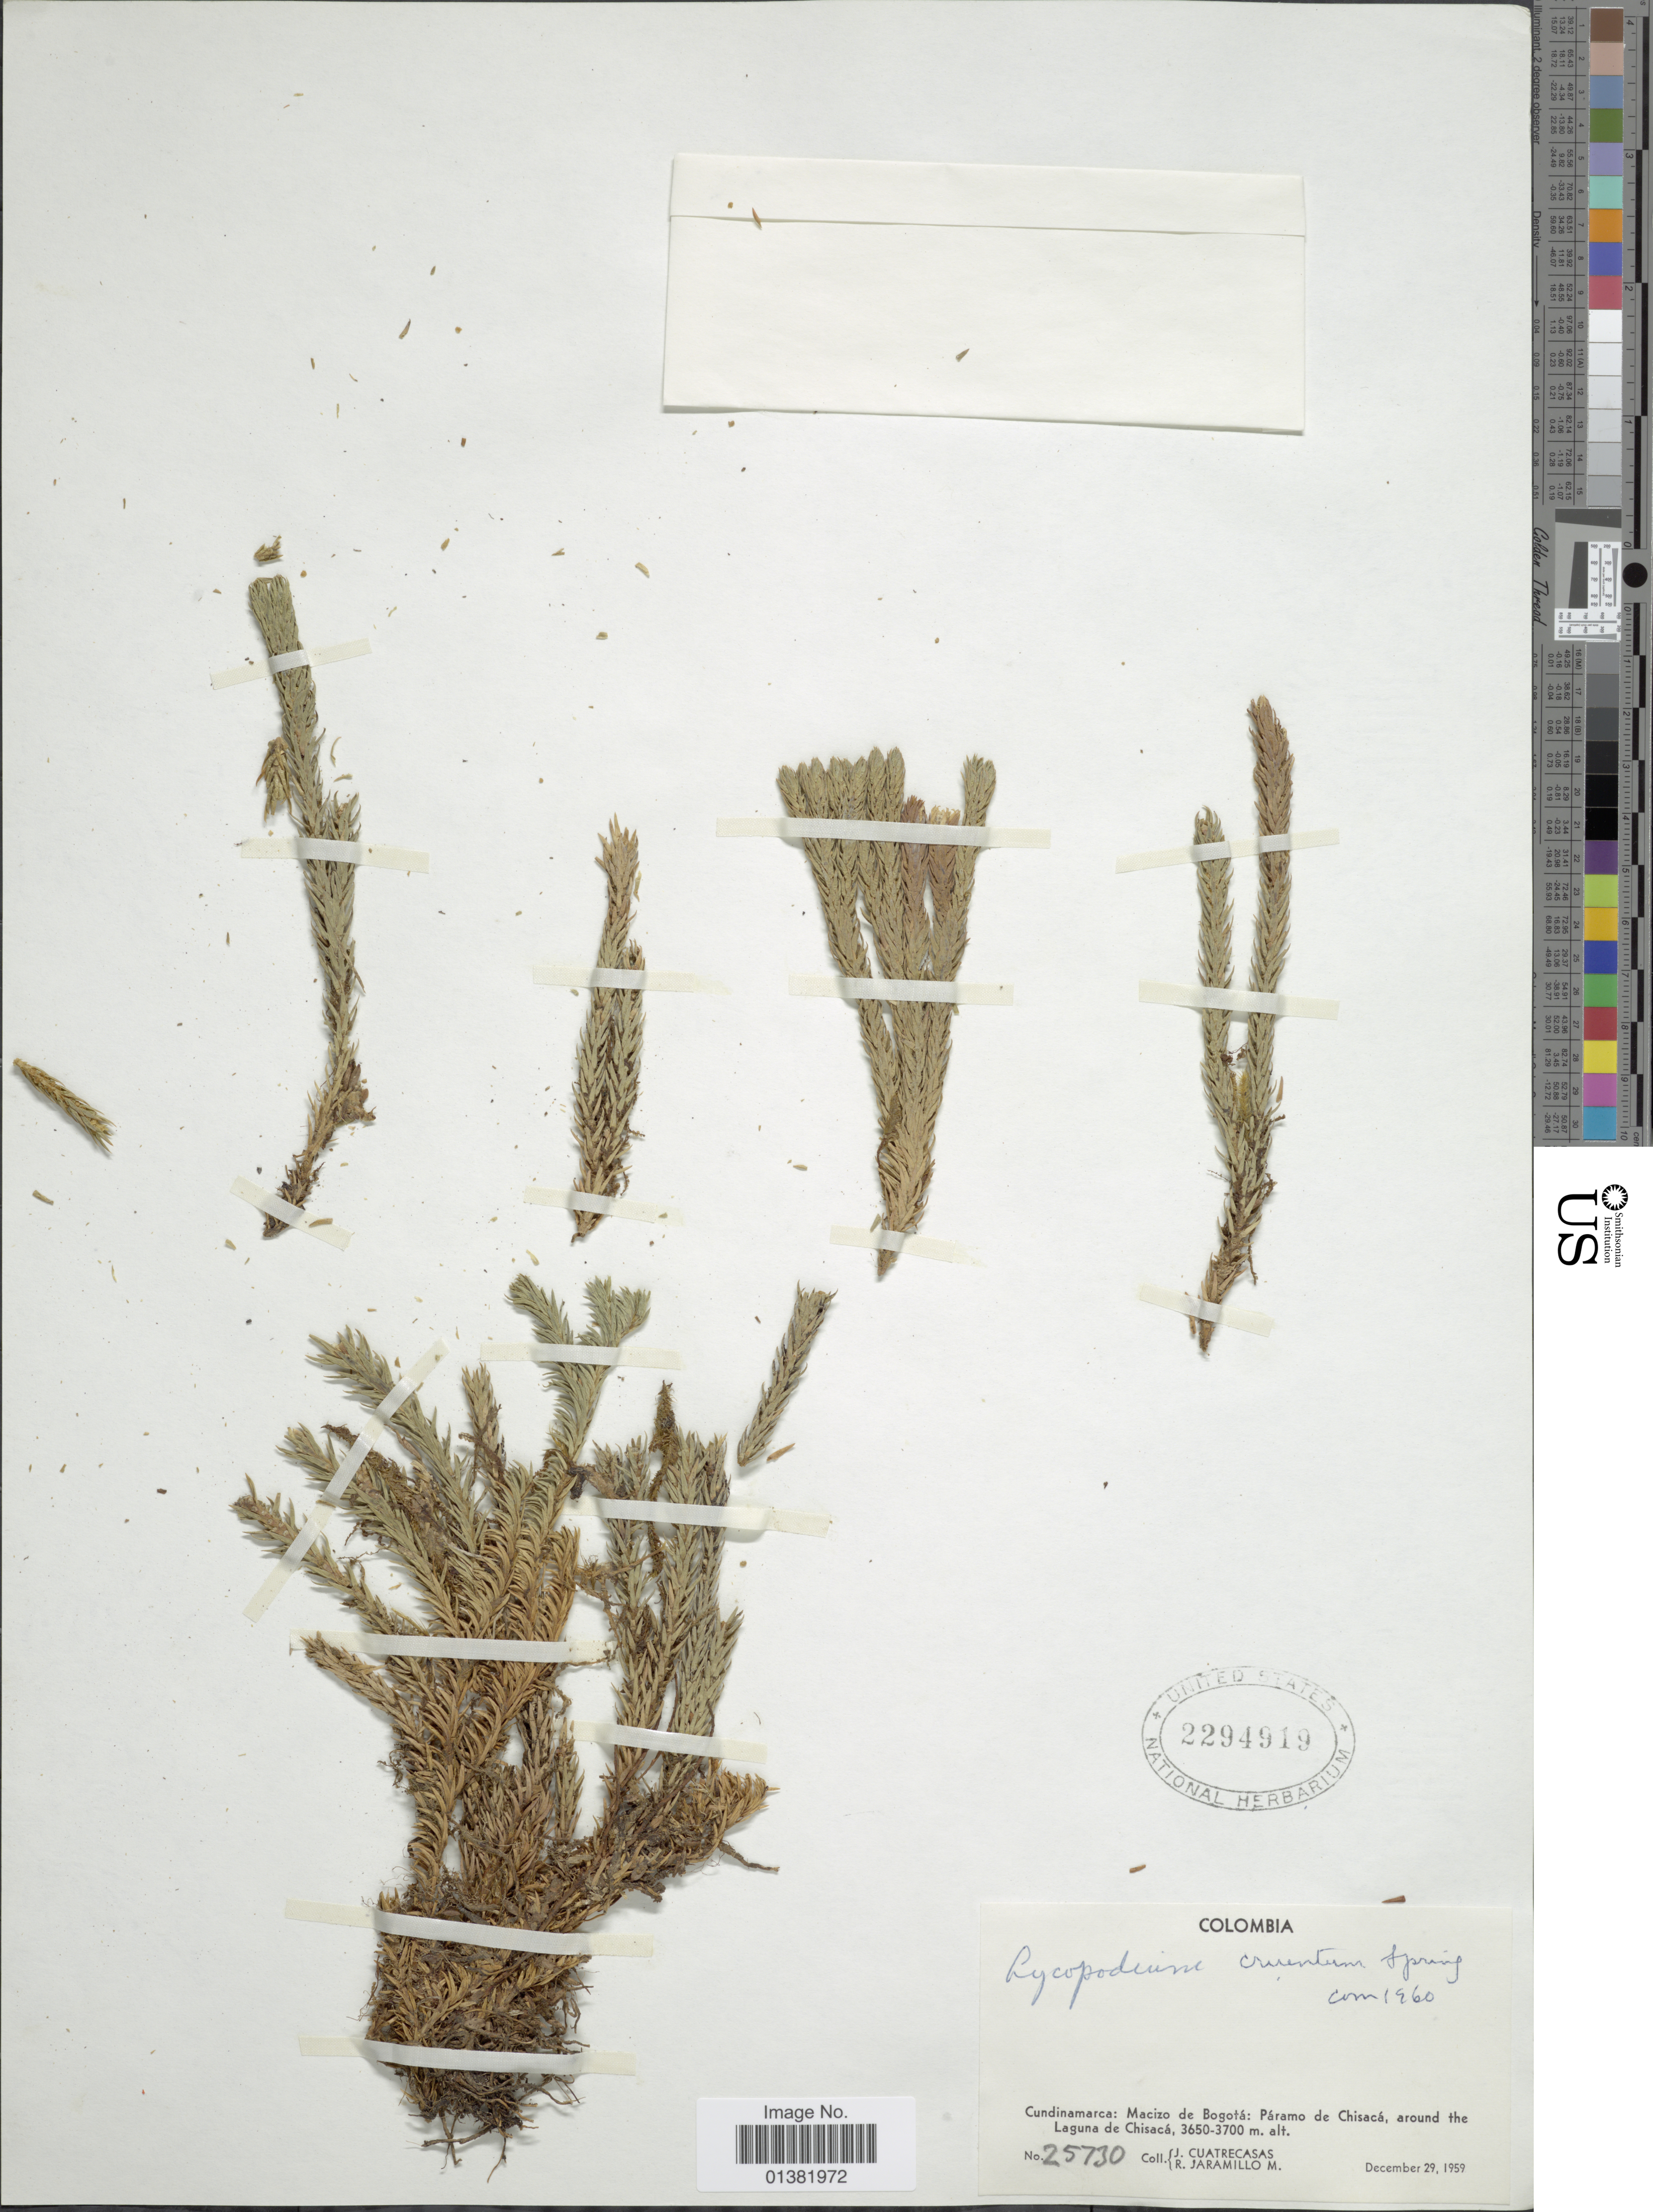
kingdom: Plantae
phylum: Tracheophyta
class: Lycopodiopsida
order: Lycopodiales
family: Lycopodiaceae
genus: Phlegmariurus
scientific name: Phlegmariurus cruentus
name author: (Spring) B. Øllg.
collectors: J. Cuatrecasas & R. Jaramillo M.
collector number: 25730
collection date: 1959-12-29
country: Colombia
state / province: Cundinamarca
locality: Macizo de Bogotá: Páramo de Chisacá, around the Laguna de Chisacá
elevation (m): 3650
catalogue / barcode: US 2294919